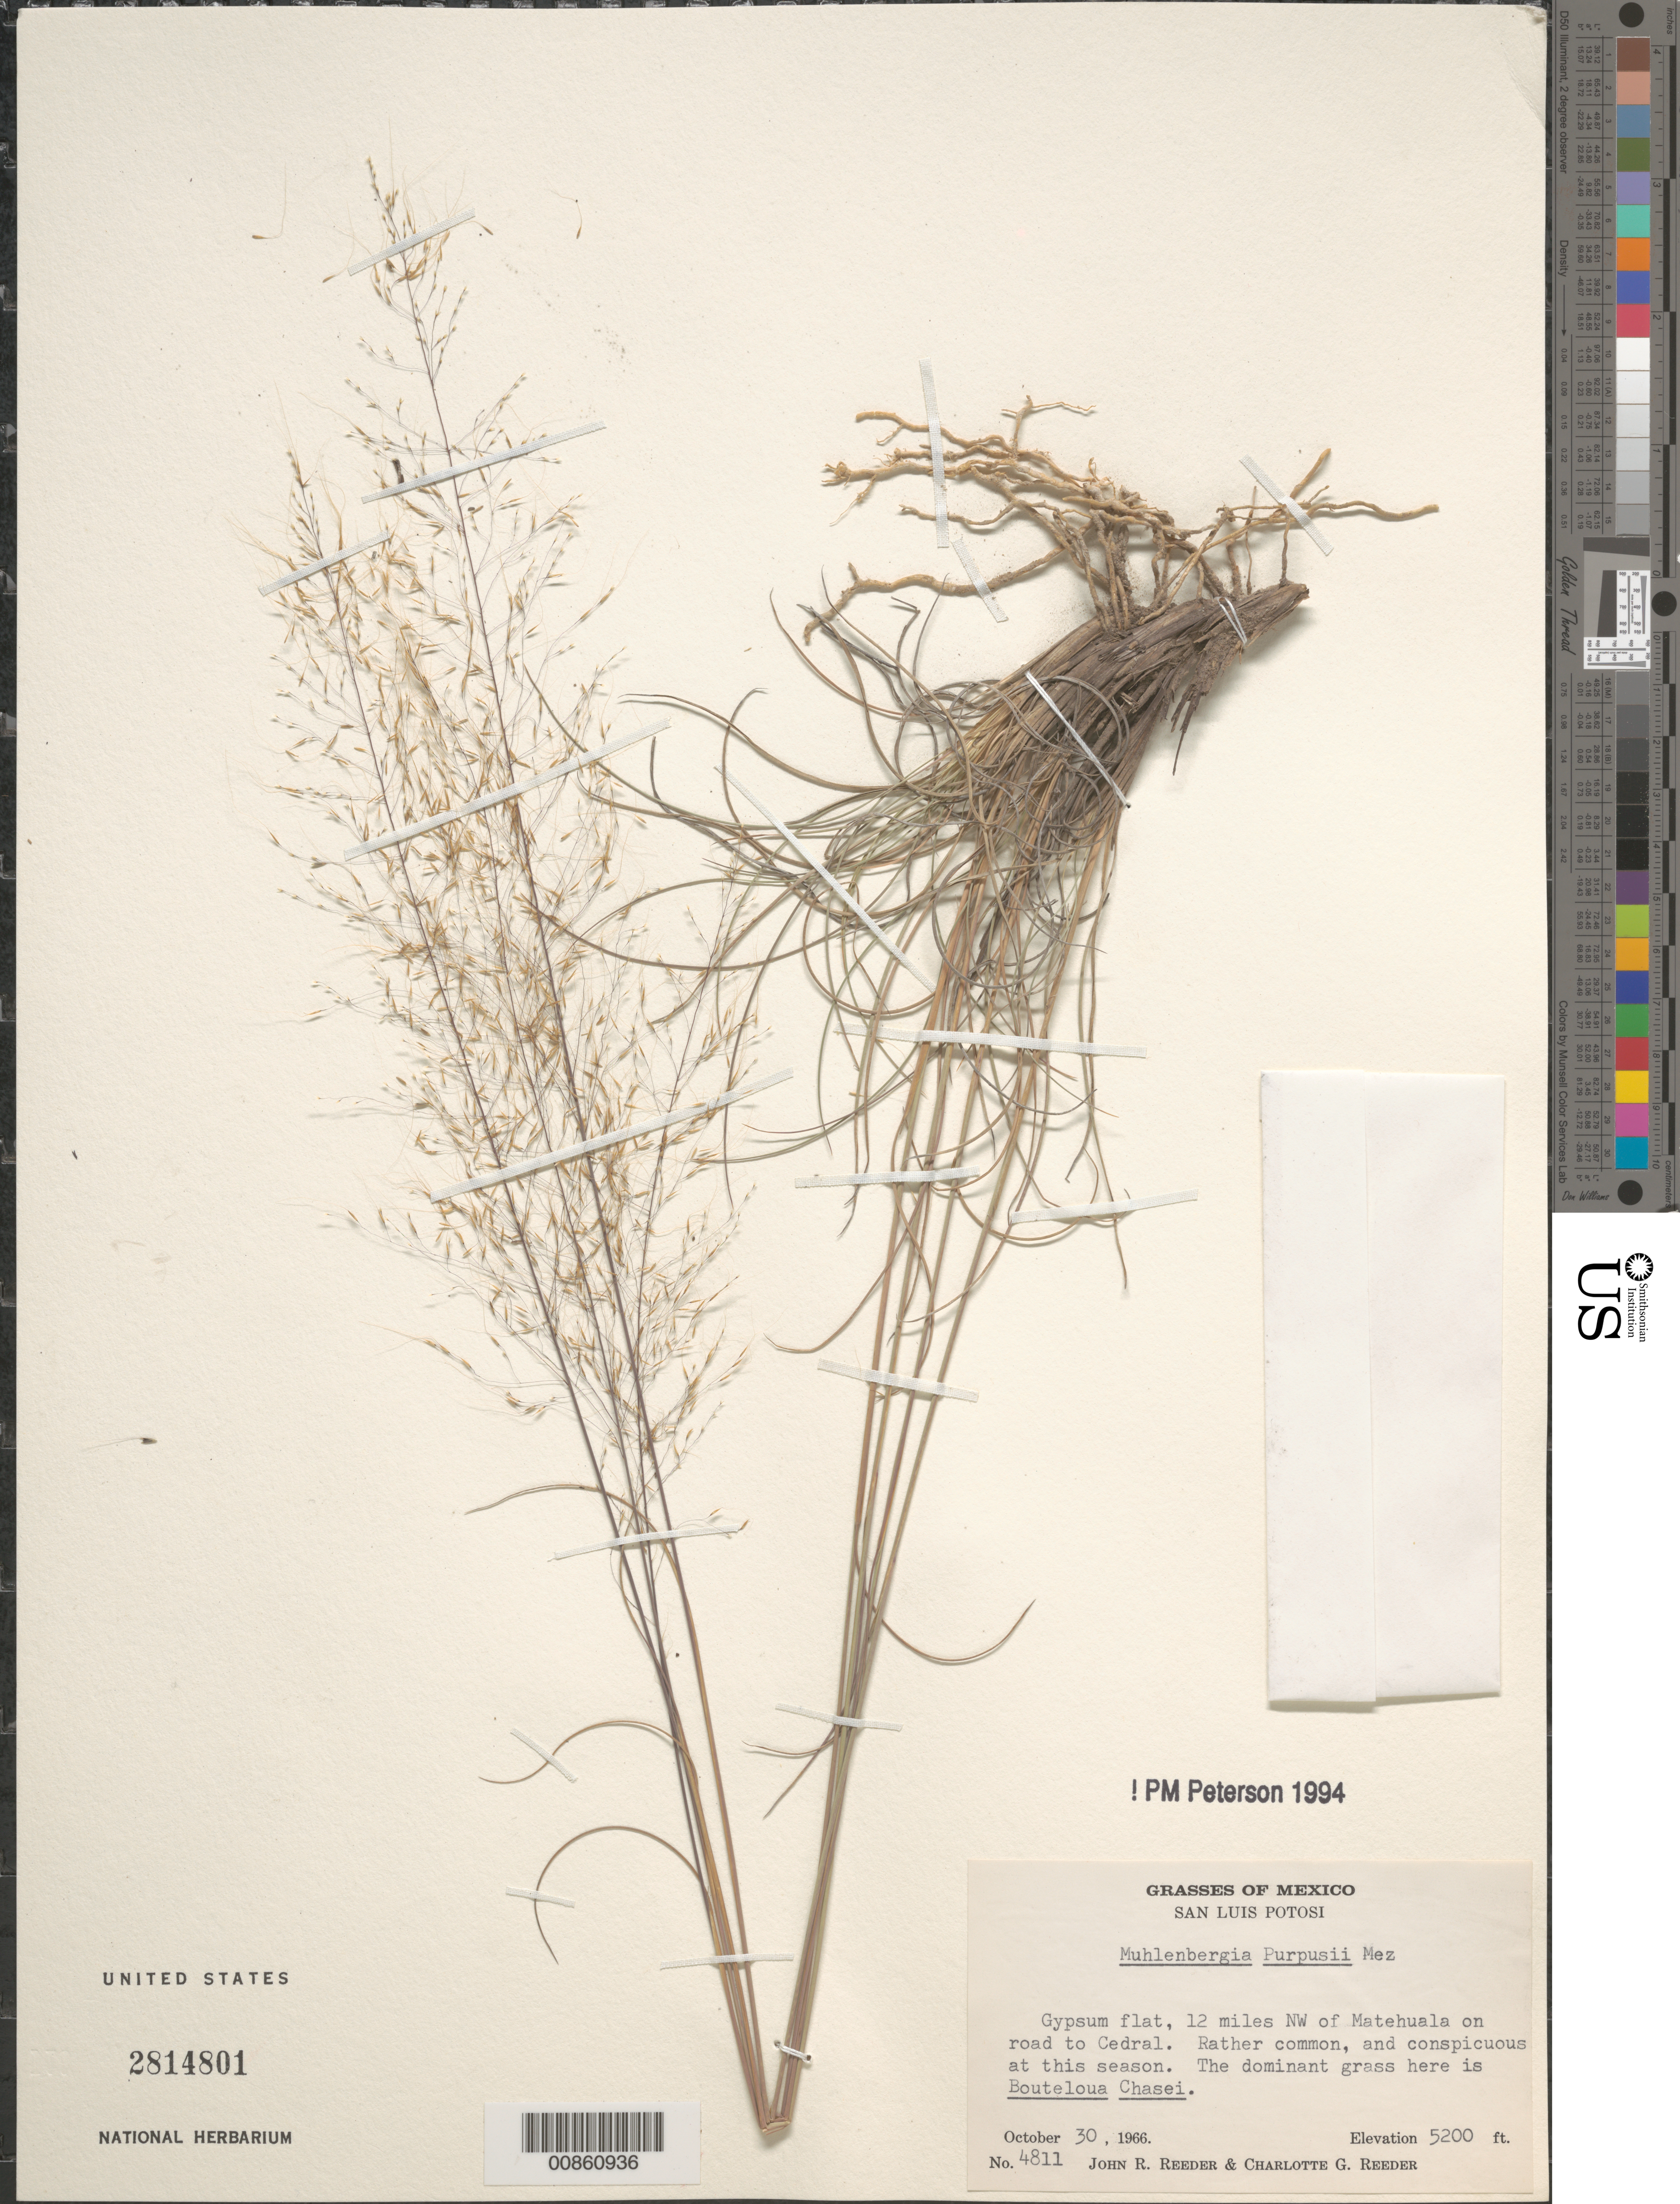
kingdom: Plantae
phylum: Tracheophyta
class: Liliopsida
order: Poales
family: Poaceae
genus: Muhlenbergia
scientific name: Muhlenbergia purpusii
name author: Mez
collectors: J. R. Reeder & C. G. Reeder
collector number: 4811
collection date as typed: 30 Oct 1966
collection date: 1966-10-30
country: Mexico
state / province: San Luis Potosi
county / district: Cedral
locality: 12 mi NW of Matehuala on road to Cedral, mpio. Cedral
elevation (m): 1585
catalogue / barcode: US 2814801